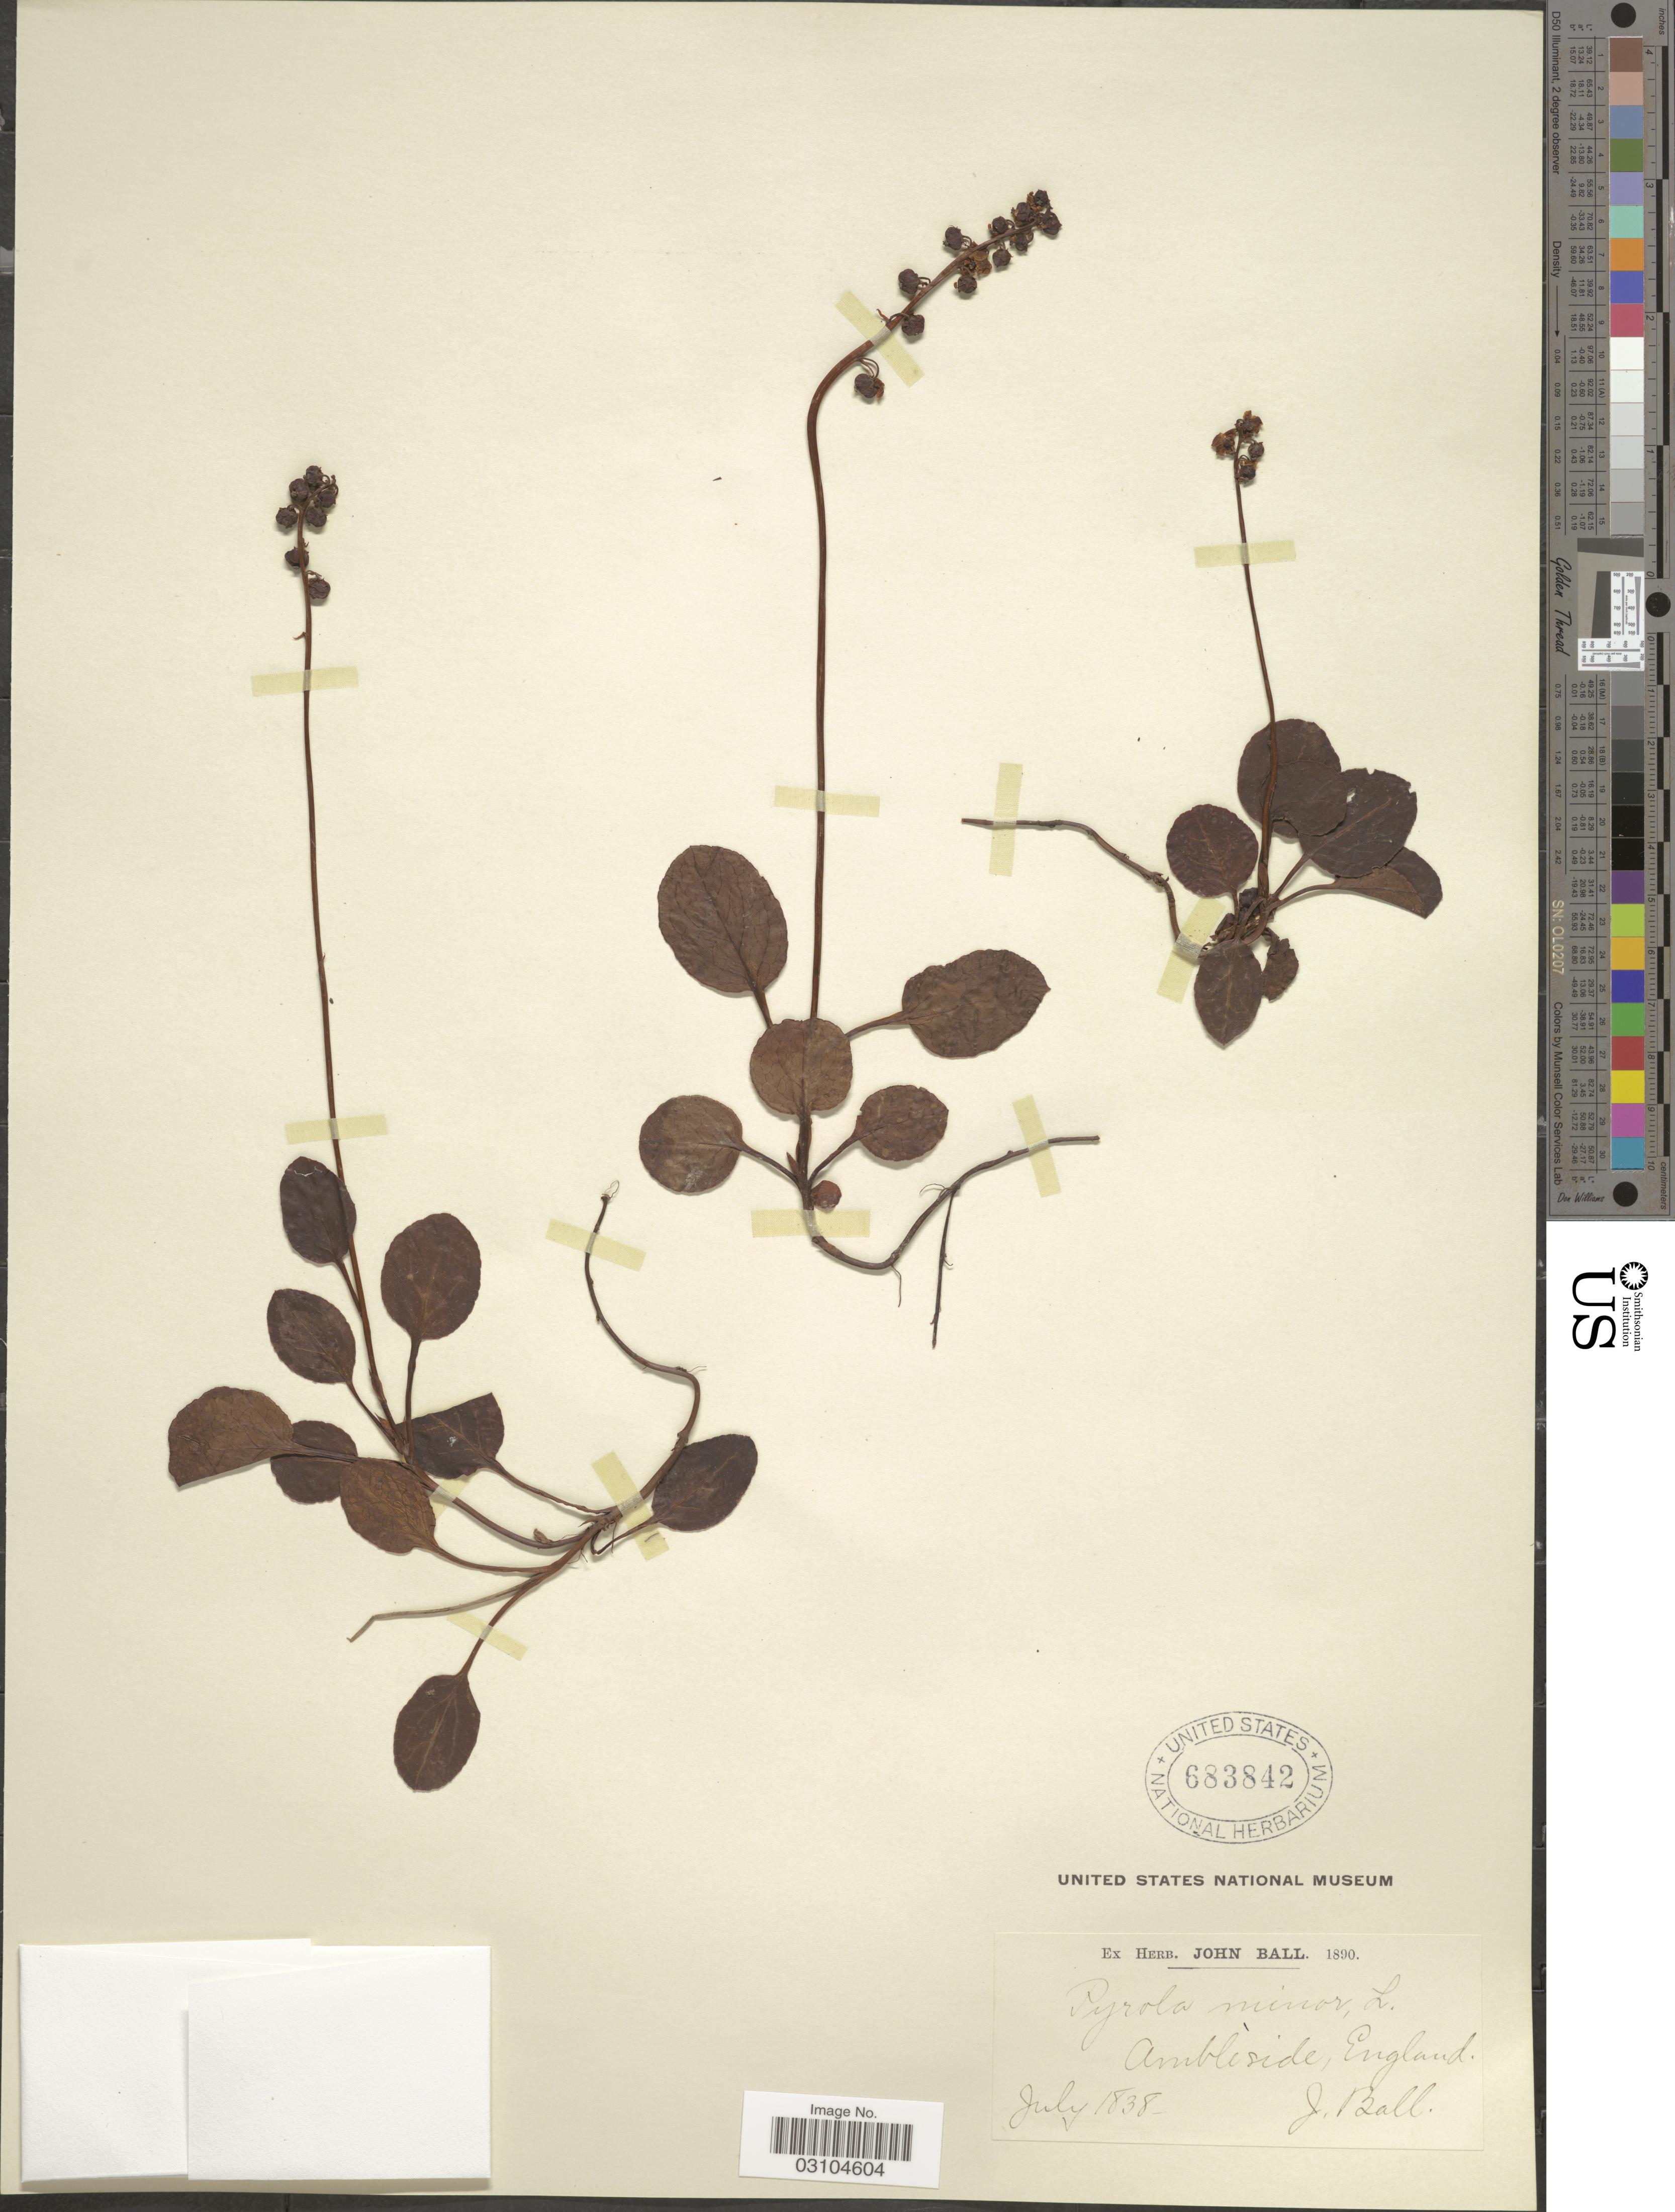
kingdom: Plantae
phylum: Tracheophyta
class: Magnoliopsida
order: Ericales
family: Ericaceae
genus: Pyrola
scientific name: Pyrola minor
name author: L.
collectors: J. Ball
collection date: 1838-07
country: United Kingdom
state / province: England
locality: Ambleside.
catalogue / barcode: US 683842